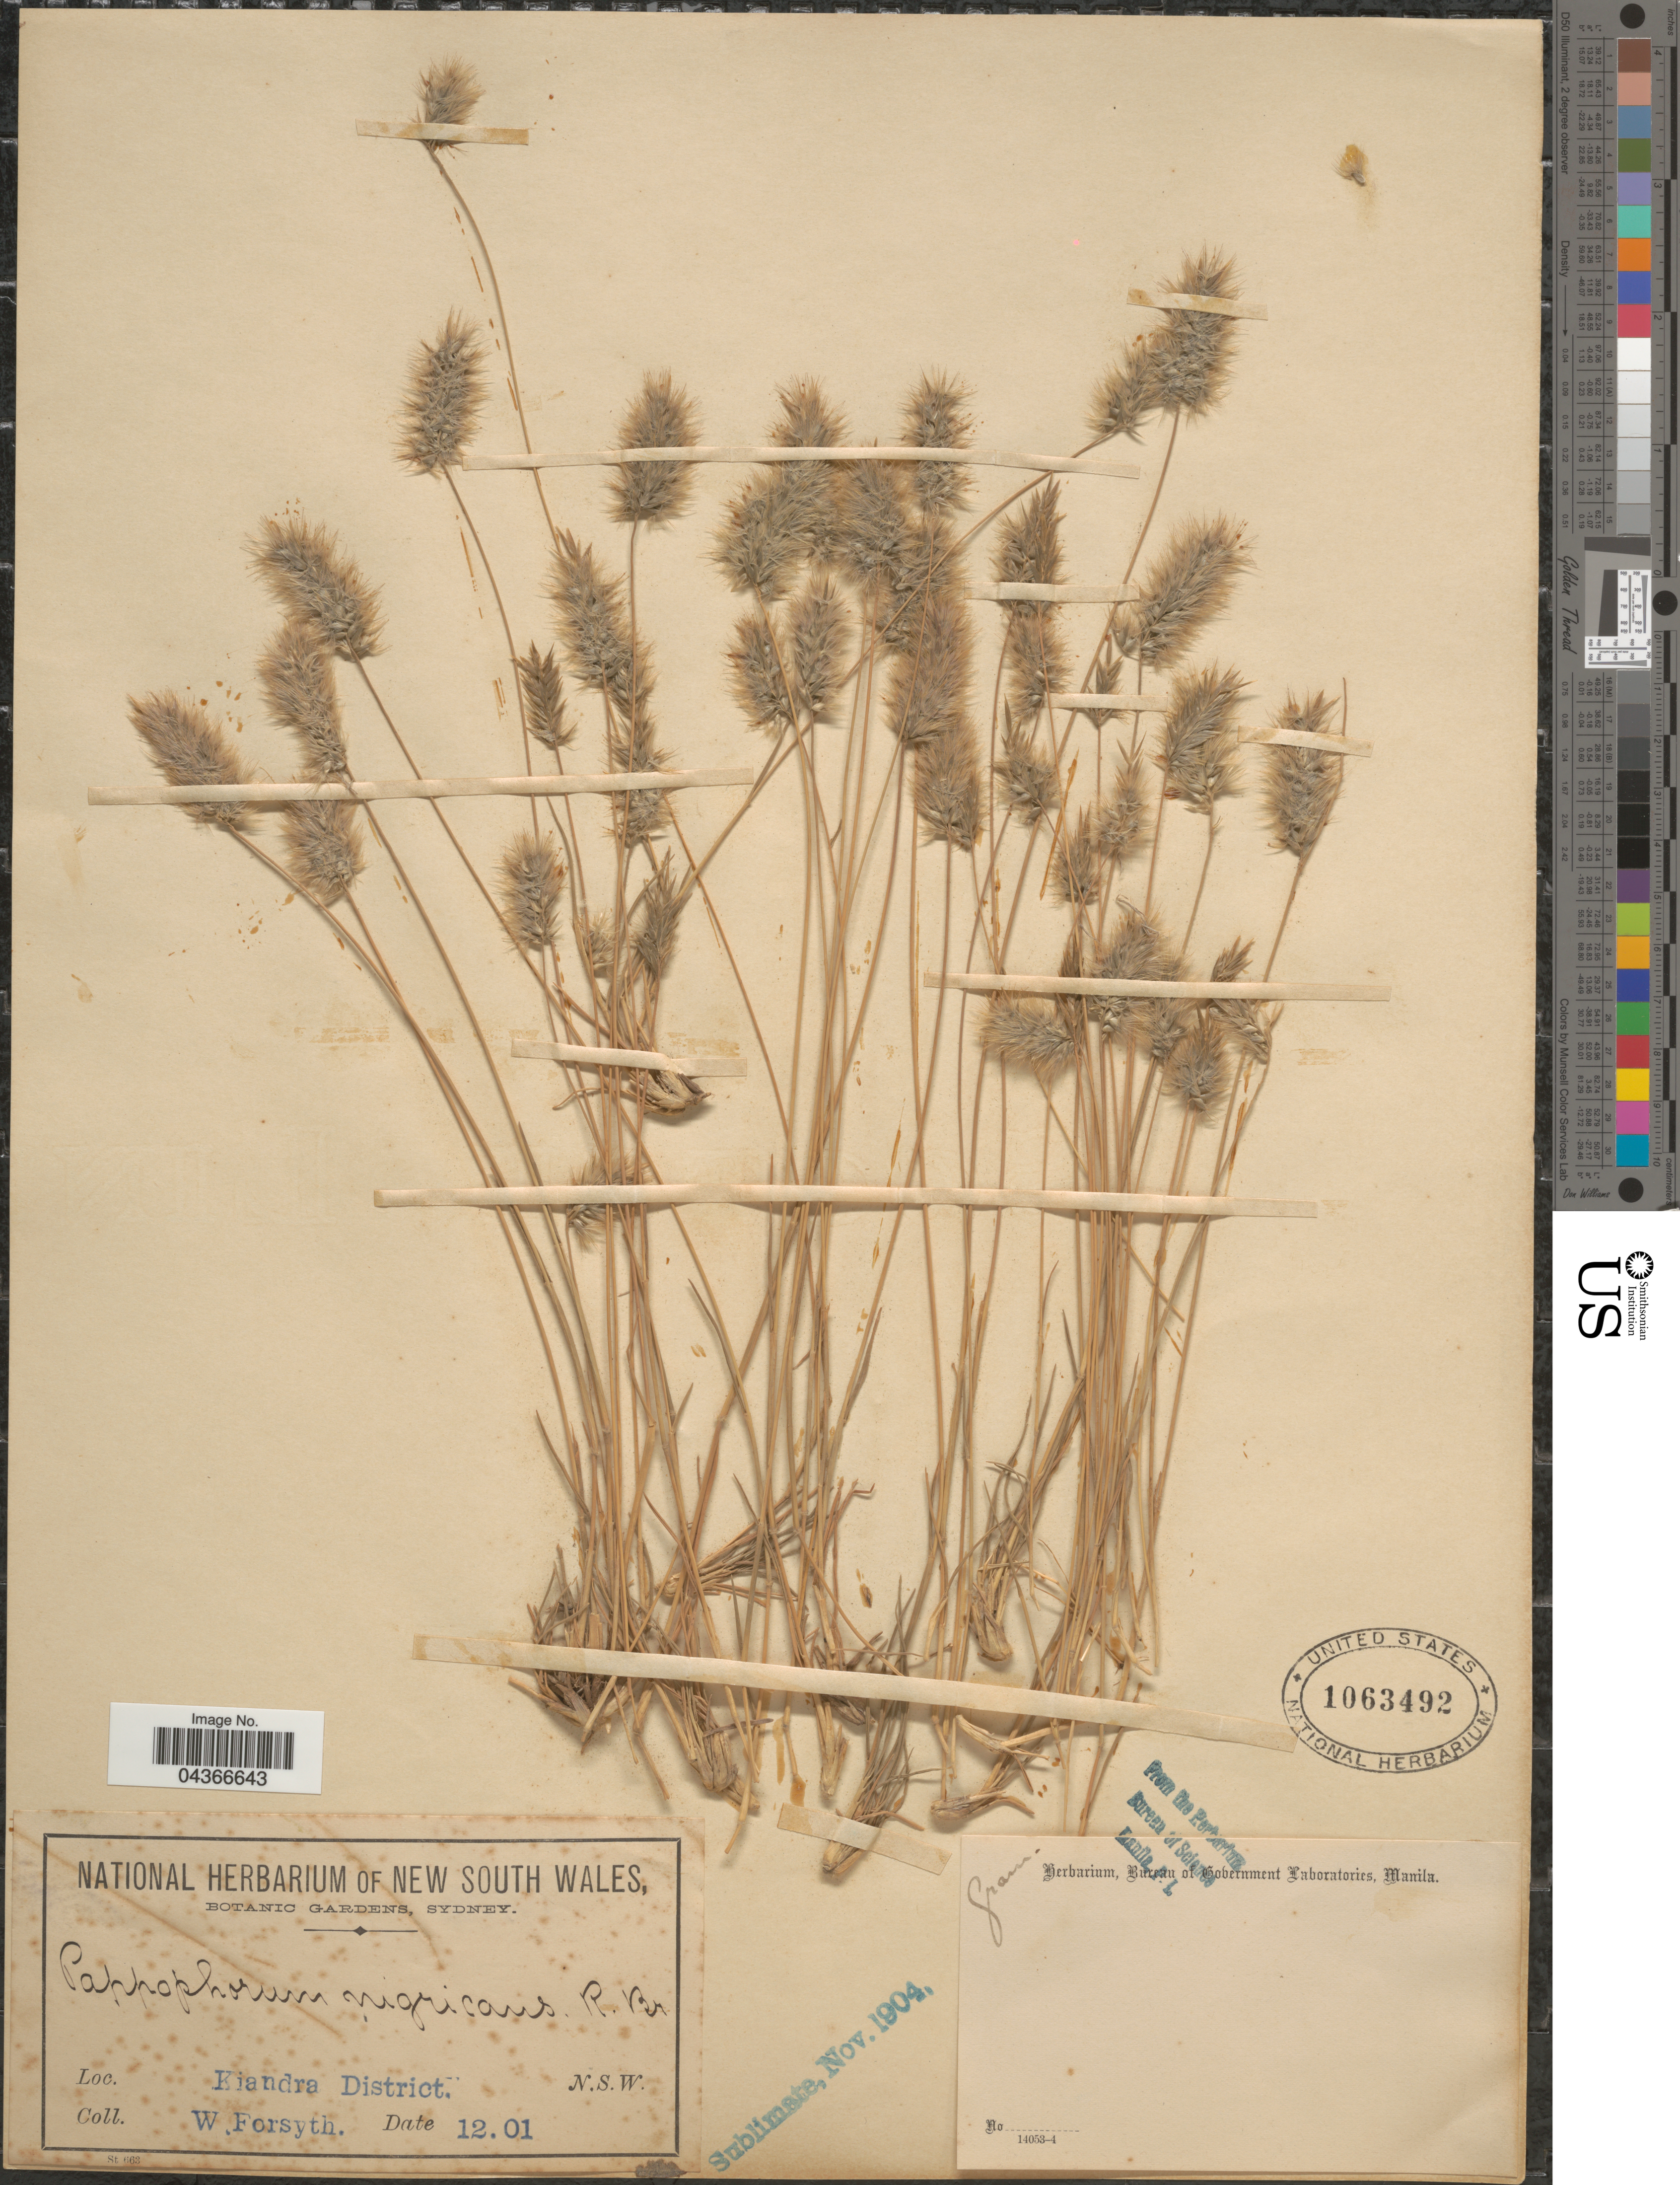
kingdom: Plantae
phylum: Tracheophyta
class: Liliopsida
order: Poales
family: Poaceae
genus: Enneapogon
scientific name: Enneapogon caerulescens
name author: (Gaudich.) N.T. Burb.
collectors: W. Forsyth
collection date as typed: Transcribed d/m/y: /12/1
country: Australia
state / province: New South Wales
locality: Kiandra District.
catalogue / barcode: US 1063492